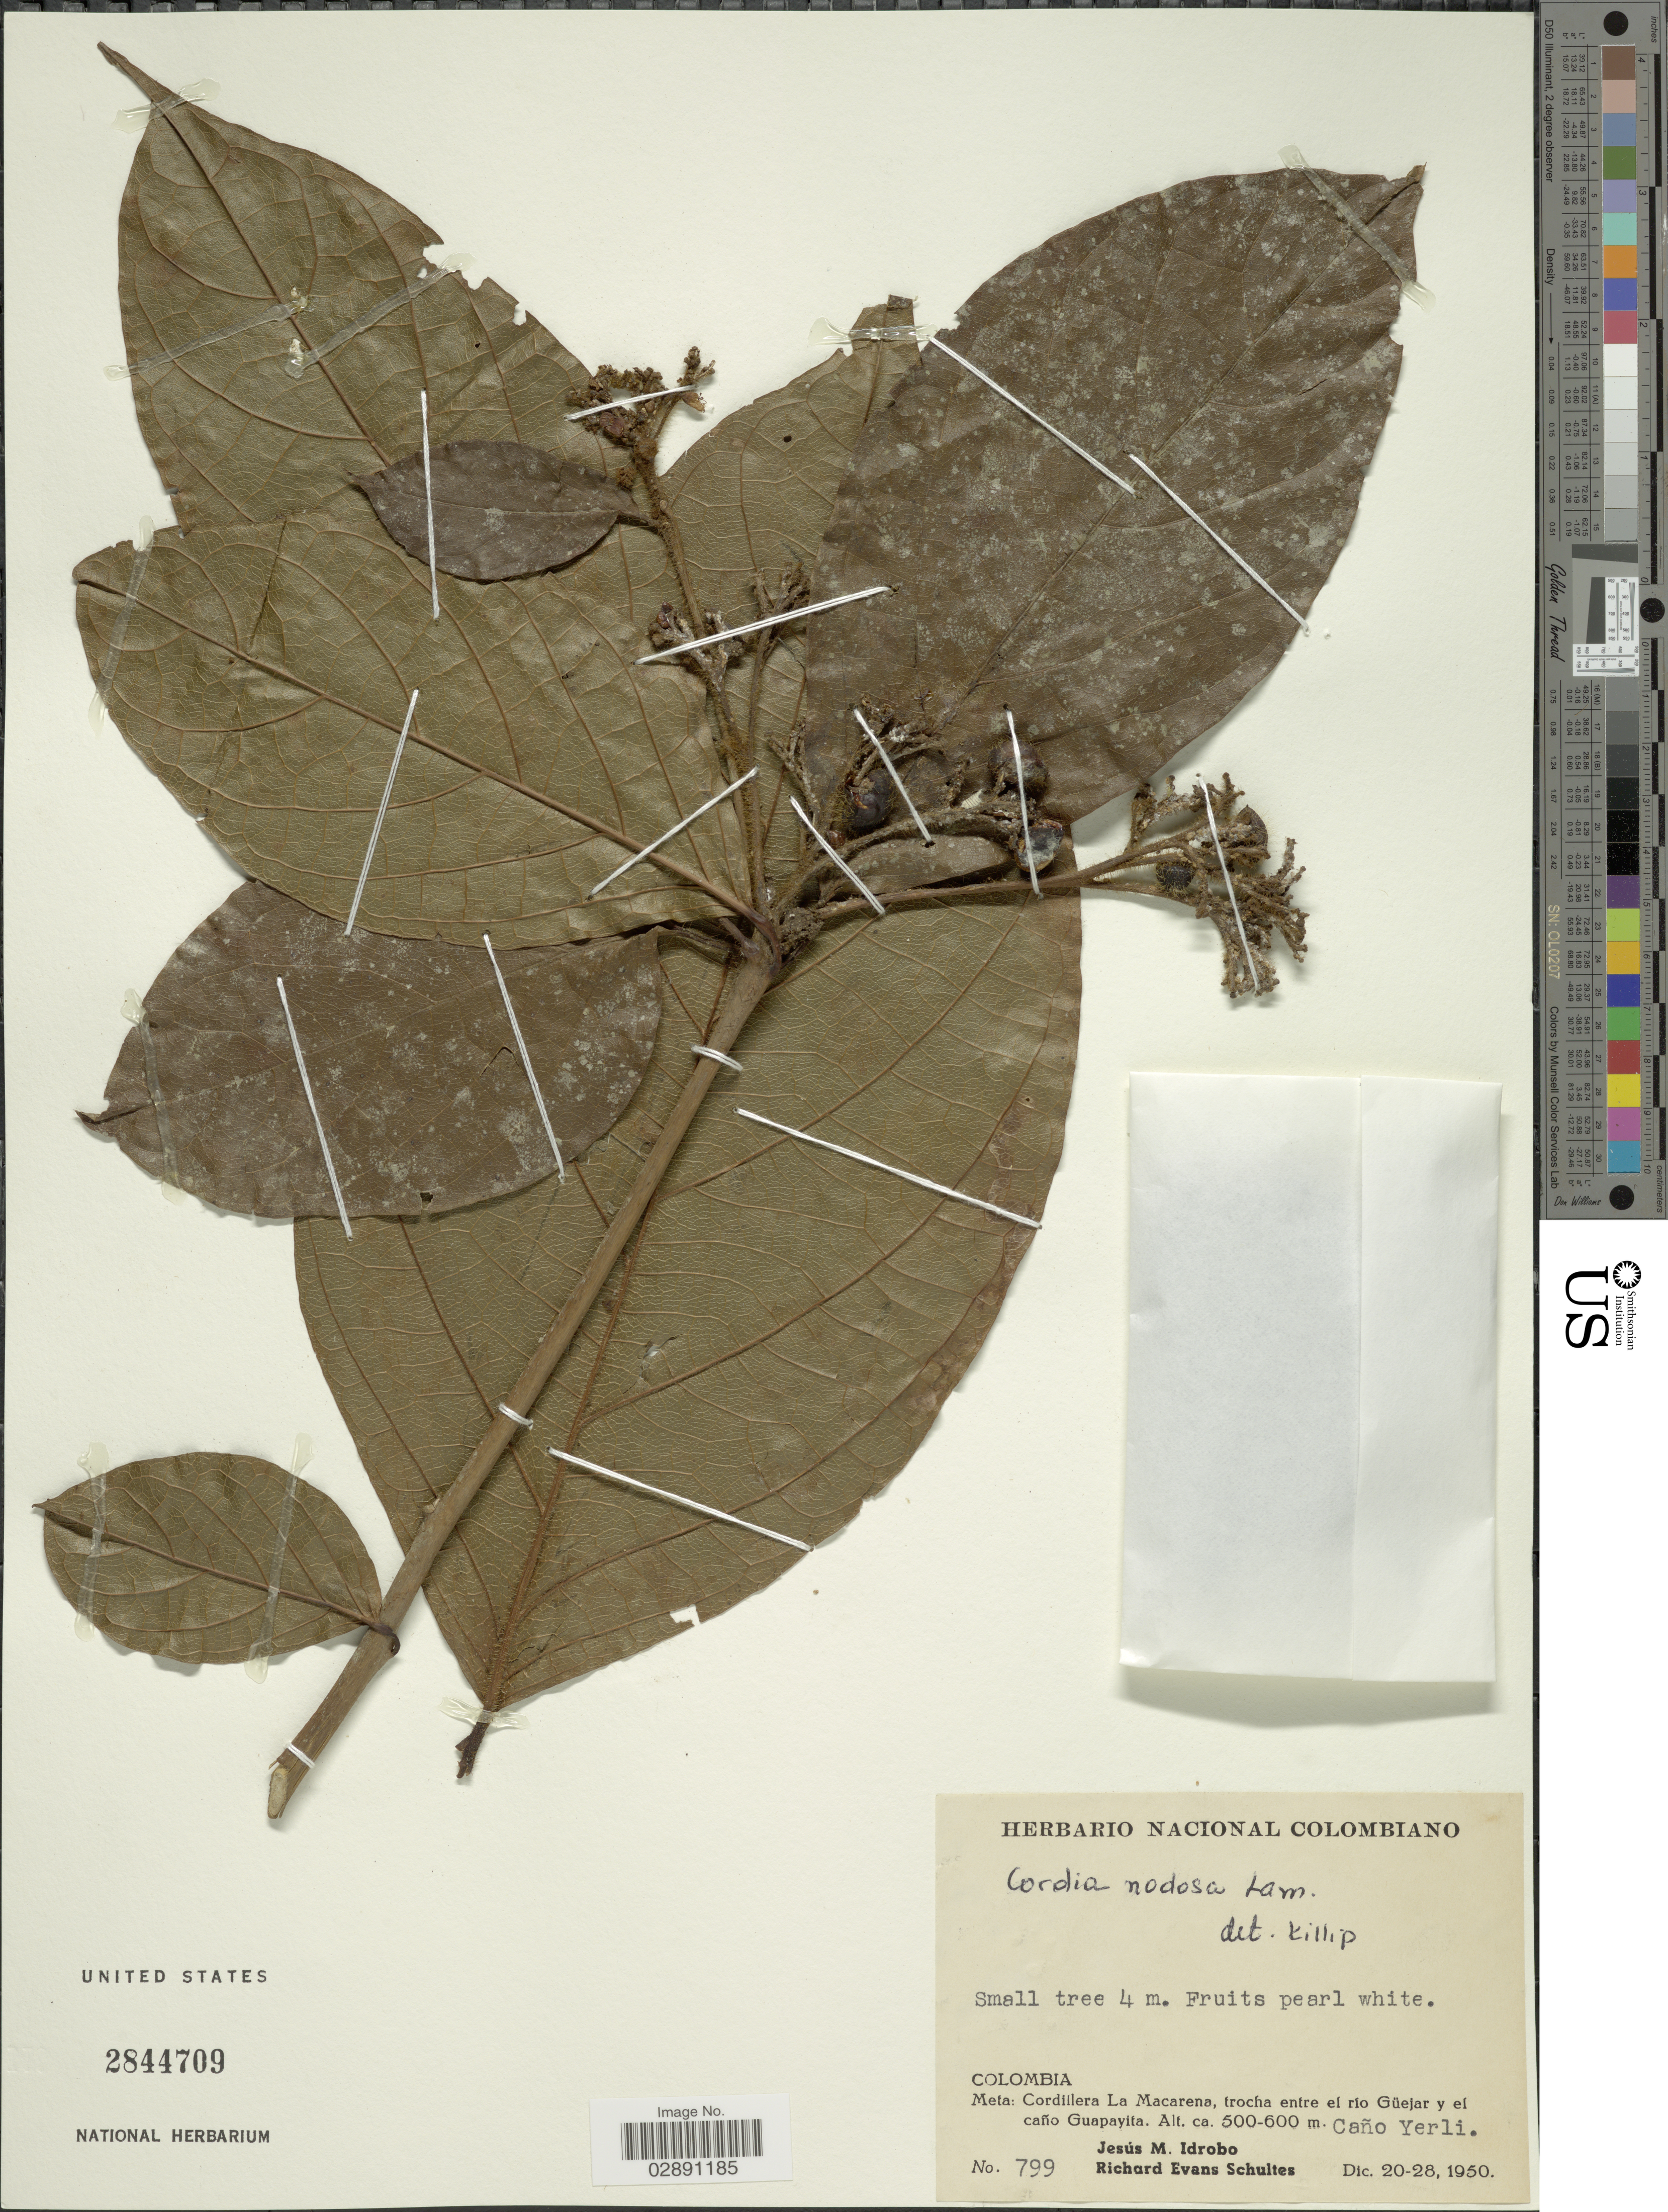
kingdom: Plantae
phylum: Tracheophyta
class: Magnoliopsida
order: Boraginales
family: Cordiaceae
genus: Cordia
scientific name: Cordia nodosa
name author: Lam.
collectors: J. M. Idrobo & R. E. Schultes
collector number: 799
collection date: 1950-12-20/1950-12-28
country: Colombia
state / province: Meta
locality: Cordillera La Macarena, trocha entre el río Güejar y el caño Guapayita. Caño Yerli.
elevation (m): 500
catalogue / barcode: US 2844709